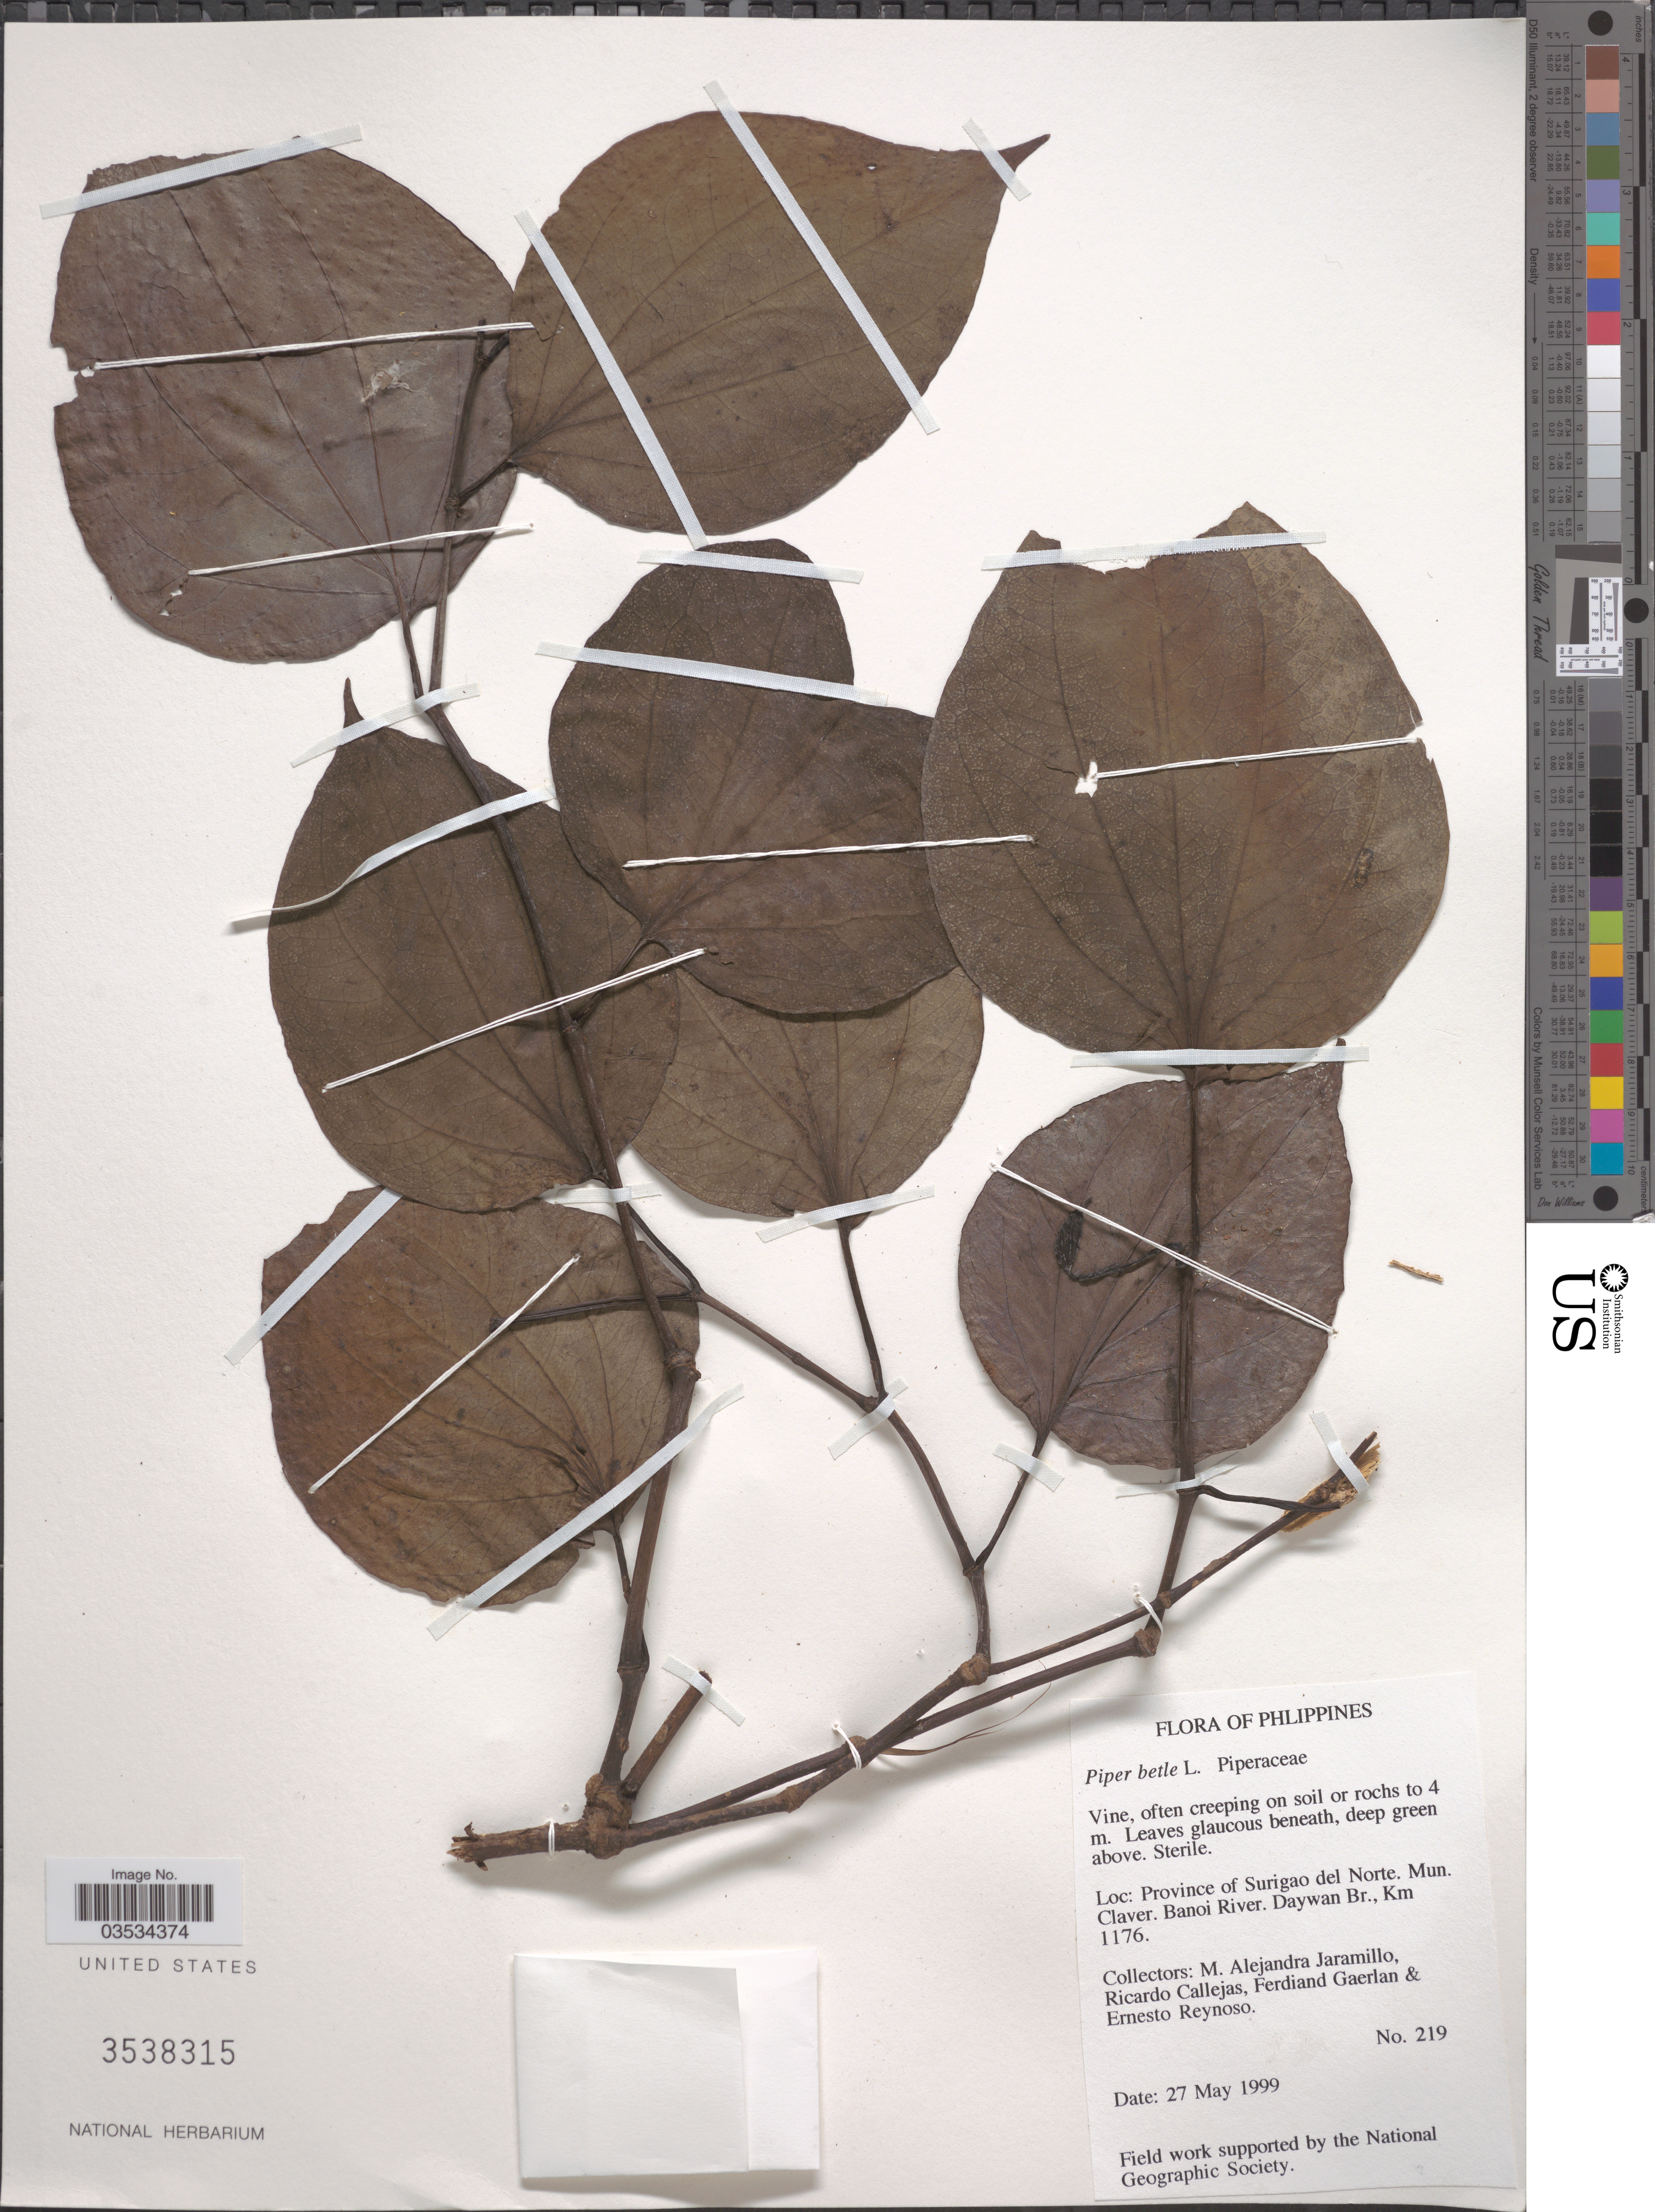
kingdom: Plantae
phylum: Tracheophyta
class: Magnoliopsida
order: Piperales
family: Piperaceae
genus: Piper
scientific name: Piper betle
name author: L.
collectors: M. A. Jaramillo, R. Callejas, F. Gaerlan & E. Reynoso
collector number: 219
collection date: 1999-05-27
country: Philippines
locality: Province of Surigao del Norte. Mun. Claver. Banoi River. Daywan Br., Km 1176.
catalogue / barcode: US 3538315